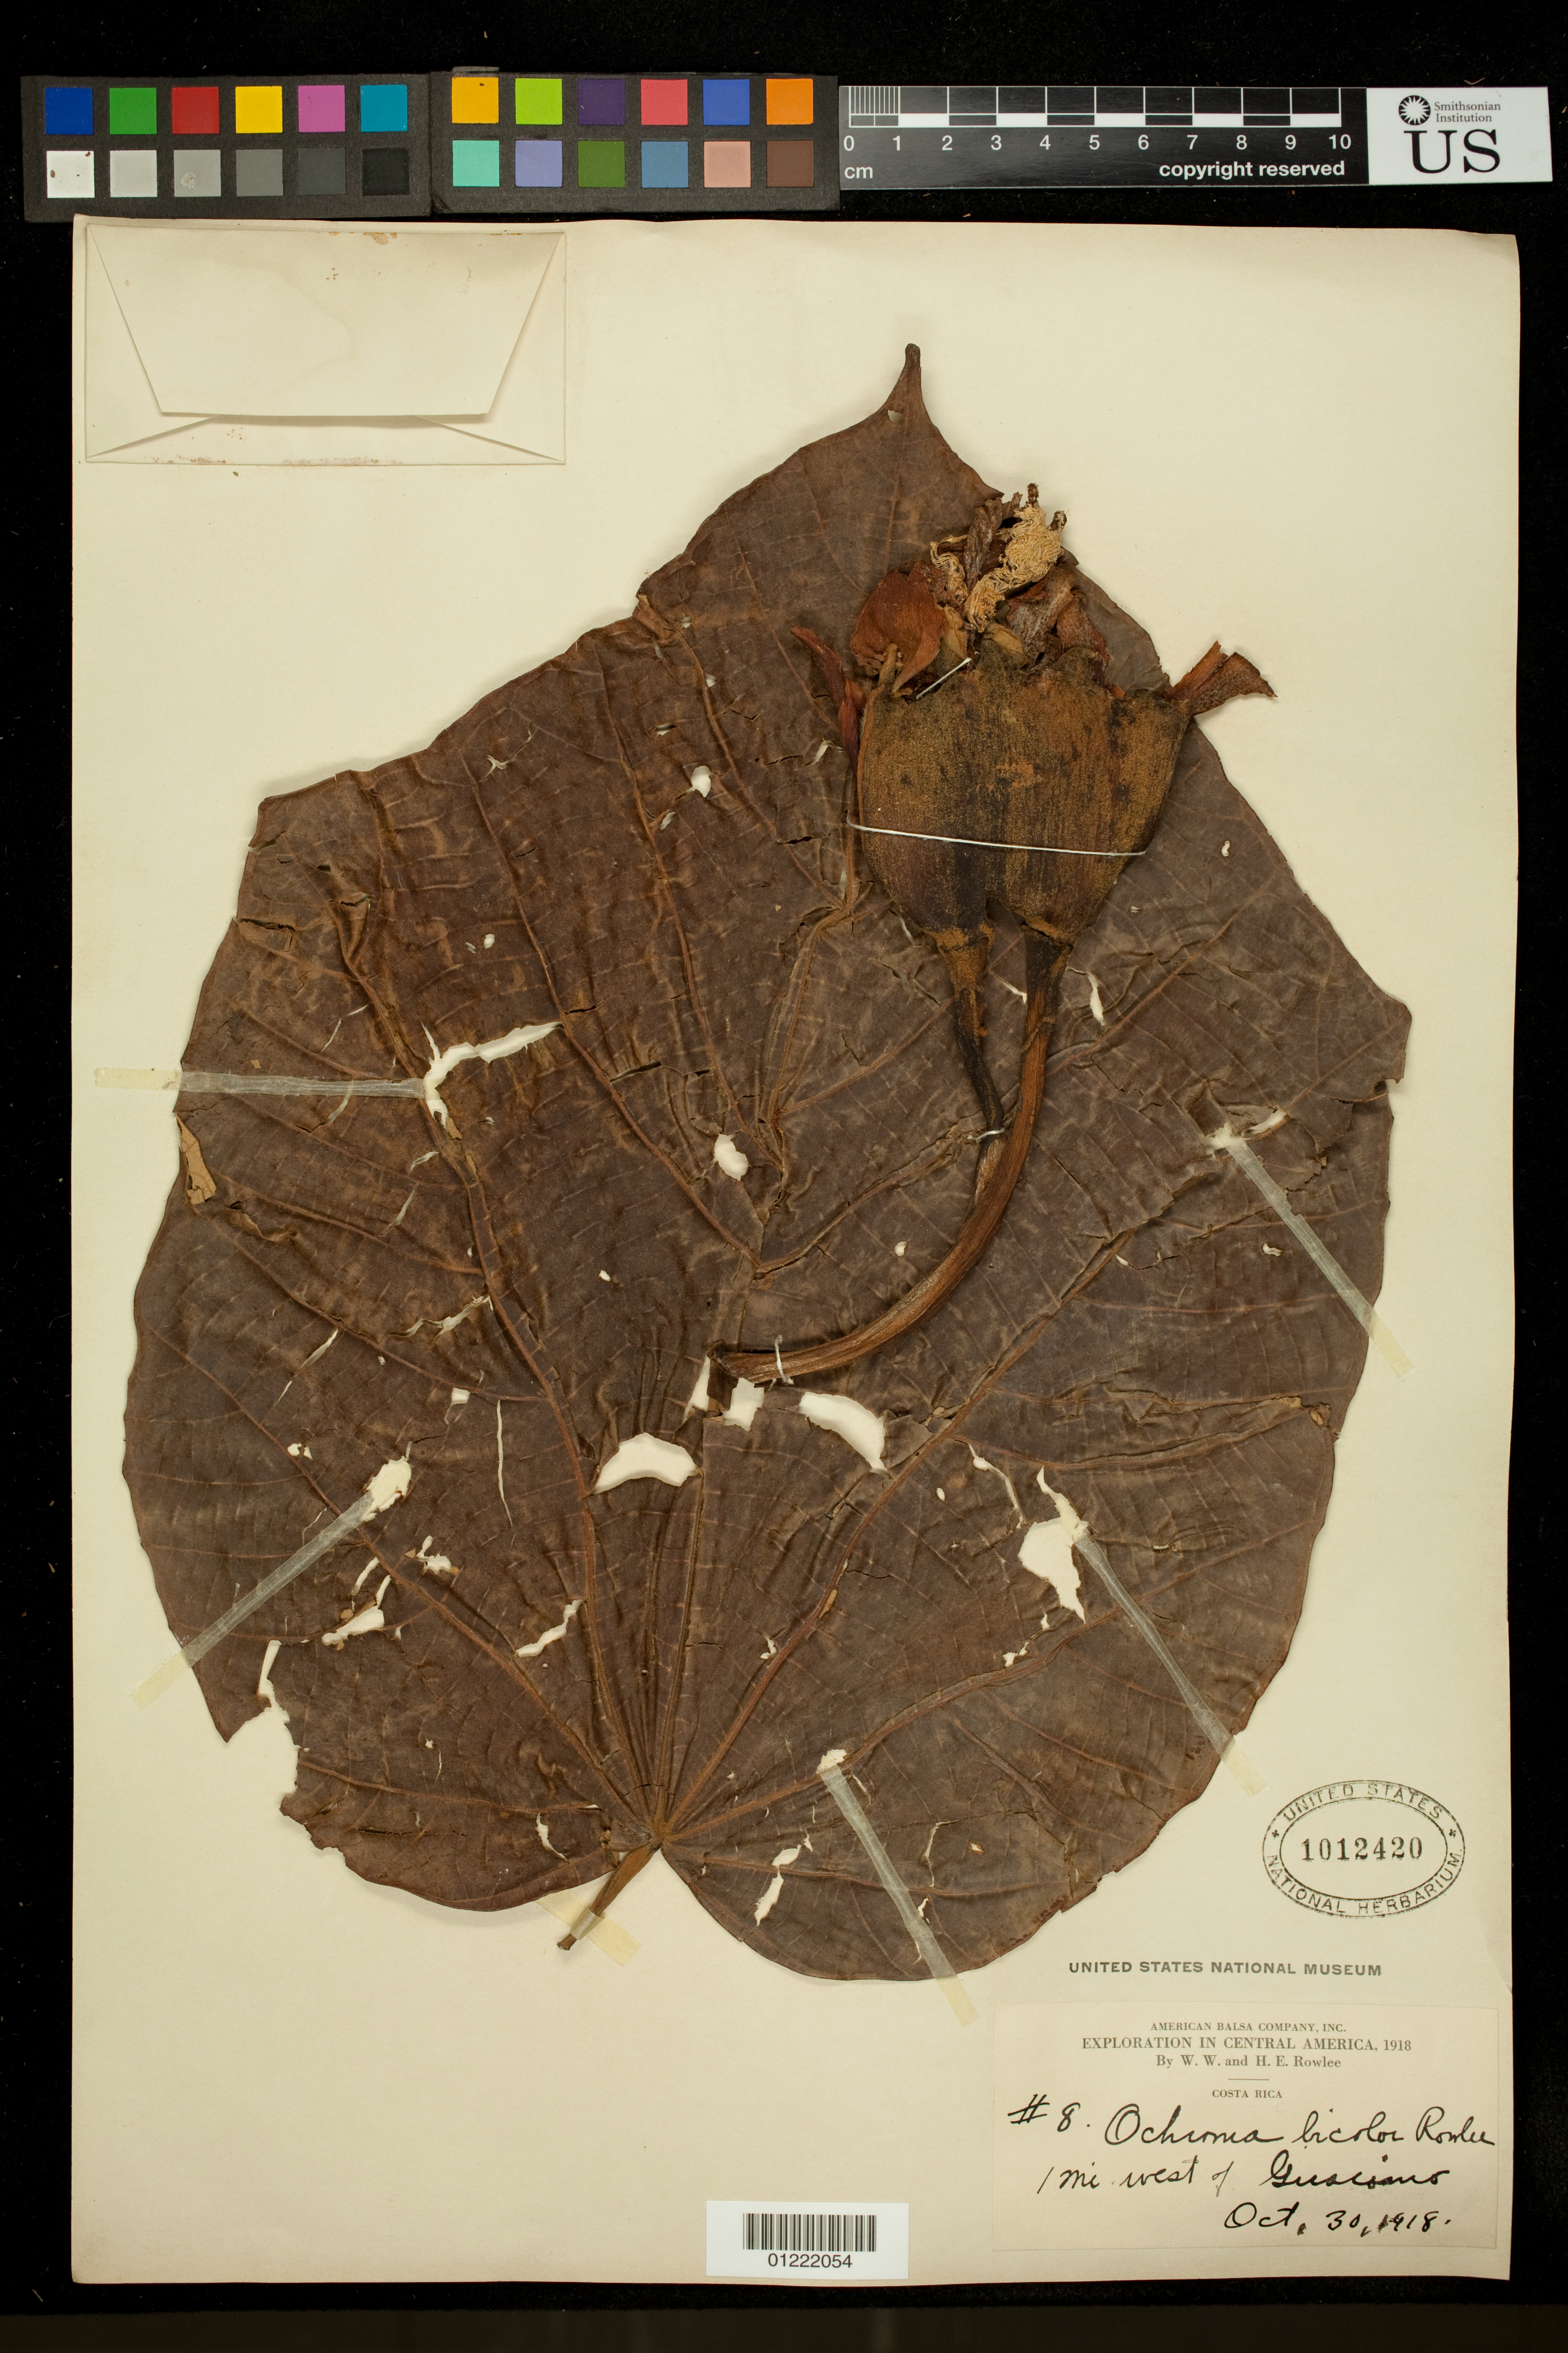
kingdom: Plantae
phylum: Tracheophyta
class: Magnoliopsida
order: Malvales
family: Malvaceae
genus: Ochroma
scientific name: Ochroma pyramidale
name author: (Cav. ex Lam.) Urb.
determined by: Dorr, L. J., (BOT), Smithsonian Institution - National Museum of Natural History (UNITED STATES)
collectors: W. W. Rowlee & H. E. Rowlee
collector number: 8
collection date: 1918-10-30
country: Costa Rica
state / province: Limón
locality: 1 mi. west of Guacimo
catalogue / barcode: US 1012420